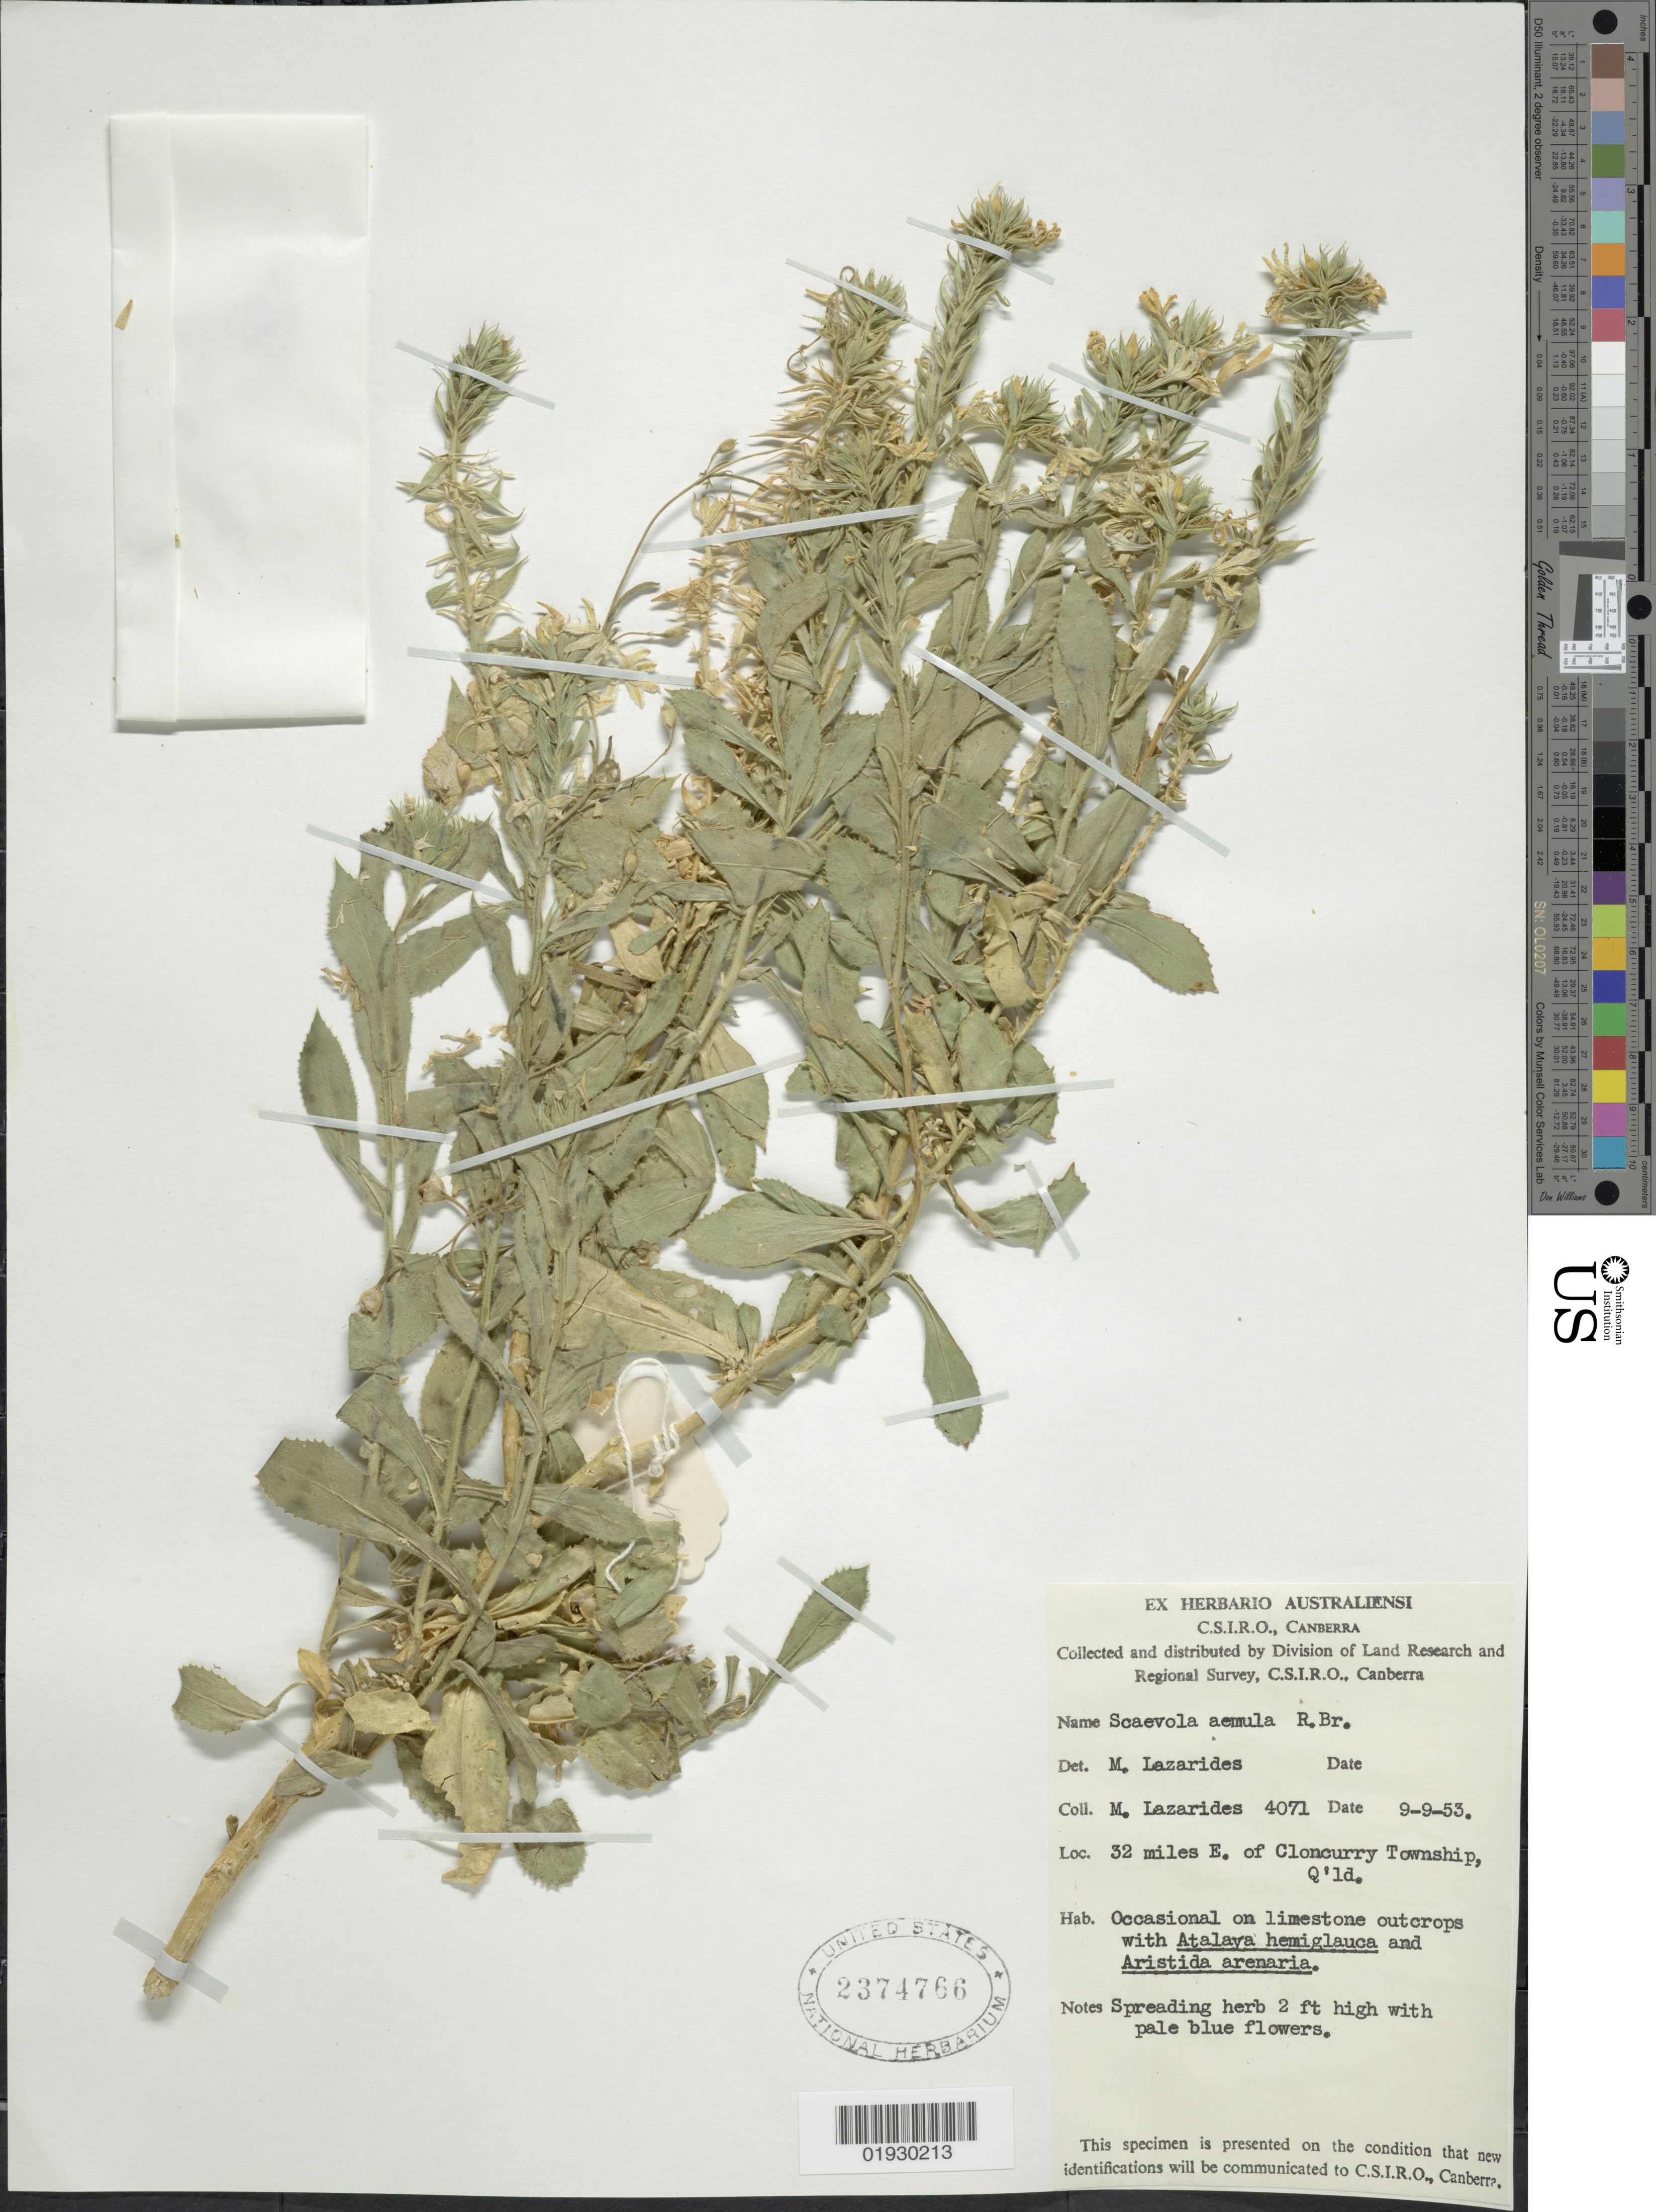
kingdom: Plantae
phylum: Tracheophyta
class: Magnoliopsida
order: Asterales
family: Goodeniaceae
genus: Scaevola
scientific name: Scaevola aemula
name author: R. Br.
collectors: M. Lazarides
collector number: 4071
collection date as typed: Transcribed d/m/y: 9/9/53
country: Australia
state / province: Queensland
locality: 32 miles E. of Cloncurry Township, Q'ld.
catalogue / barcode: US 2374766